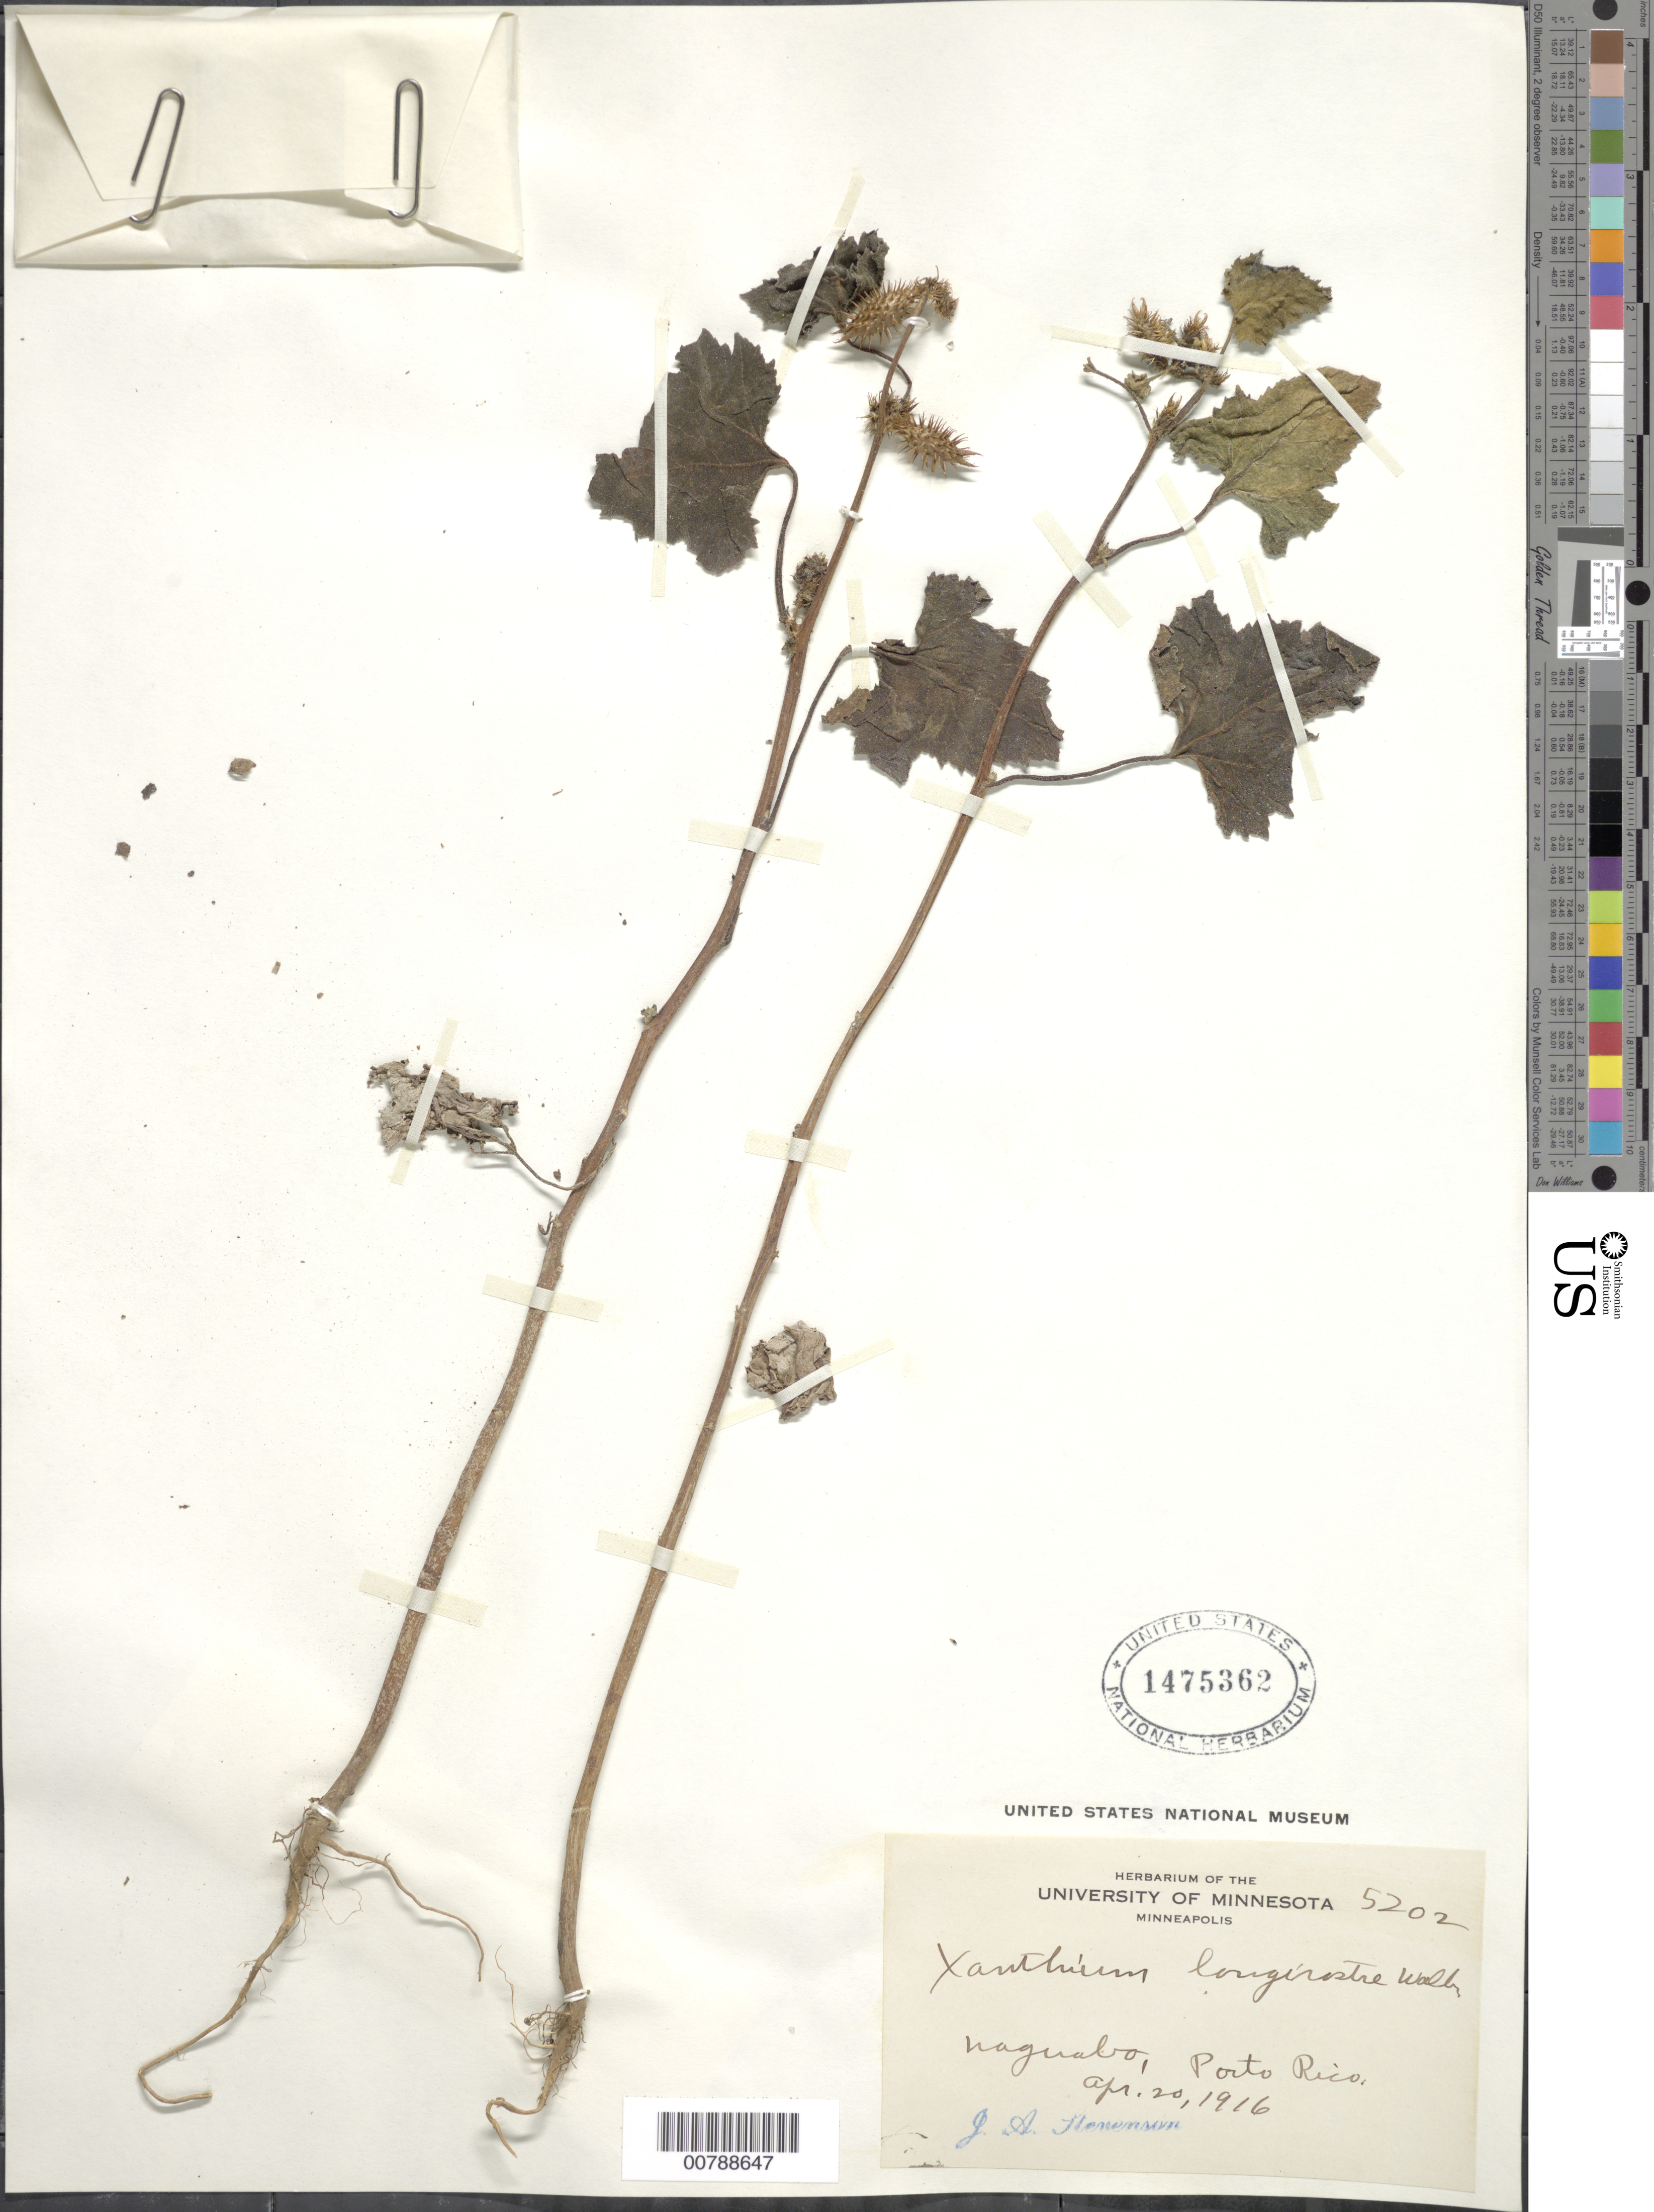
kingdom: Plantae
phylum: Tracheophyta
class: Magnoliopsida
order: Asterales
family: Asteraceae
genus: Xanthium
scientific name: Xanthium longirostre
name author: Wallr.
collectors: J. Stevenson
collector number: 5202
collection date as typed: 20 Apr 1916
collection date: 1916-04-20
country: Puerto Rico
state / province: Naguabo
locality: Naguabo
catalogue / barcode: US 1475362